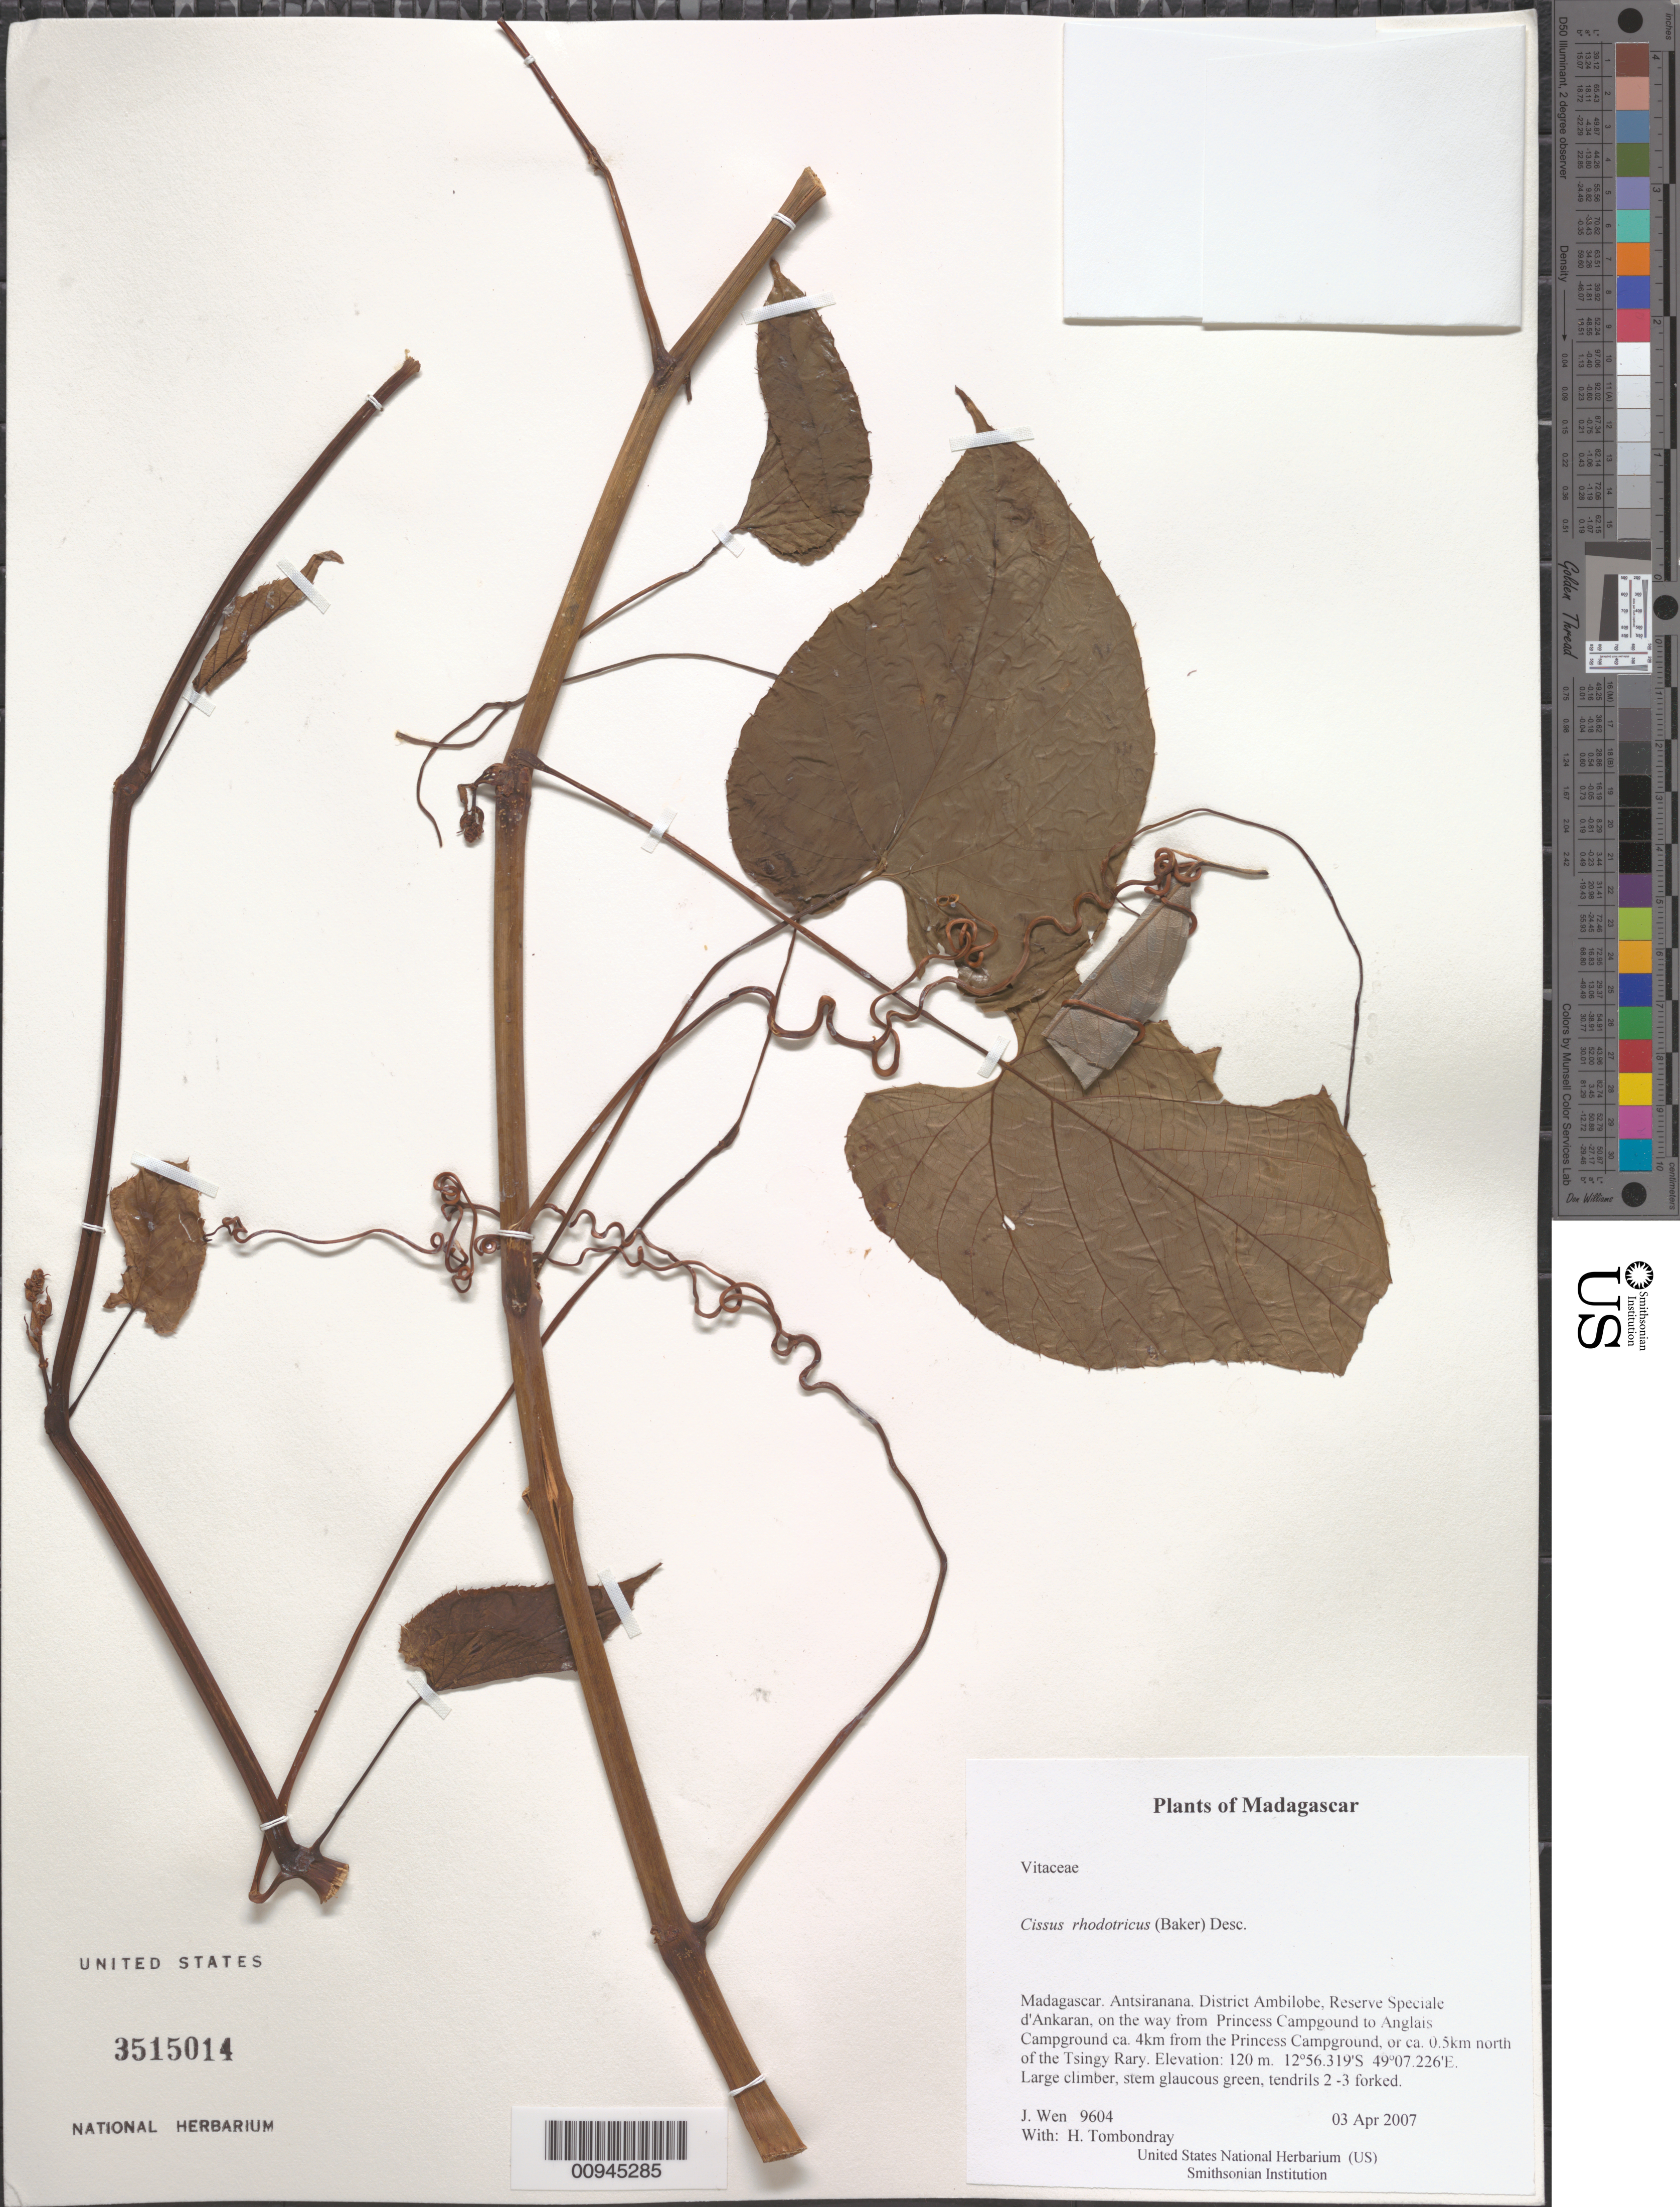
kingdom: Plantae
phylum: Tracheophyta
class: Magnoliopsida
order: Vitales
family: Vitaceae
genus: Cissus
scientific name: Cissus rhodotricha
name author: (Baker) Desc.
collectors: J. Wen & H. Tombondray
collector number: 9604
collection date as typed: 03 Apr 2007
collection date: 2007-04-03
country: Madagascar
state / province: Diana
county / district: Ambilobe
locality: District Ambilobe, Reserve Speciale d'Ankaran, on the way from Princess Campgound to Anglais Campground ca. 4km from the Princess Campground, or ca. 0.5km north of the Tsingy Rary.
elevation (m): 120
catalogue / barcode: US 3515014